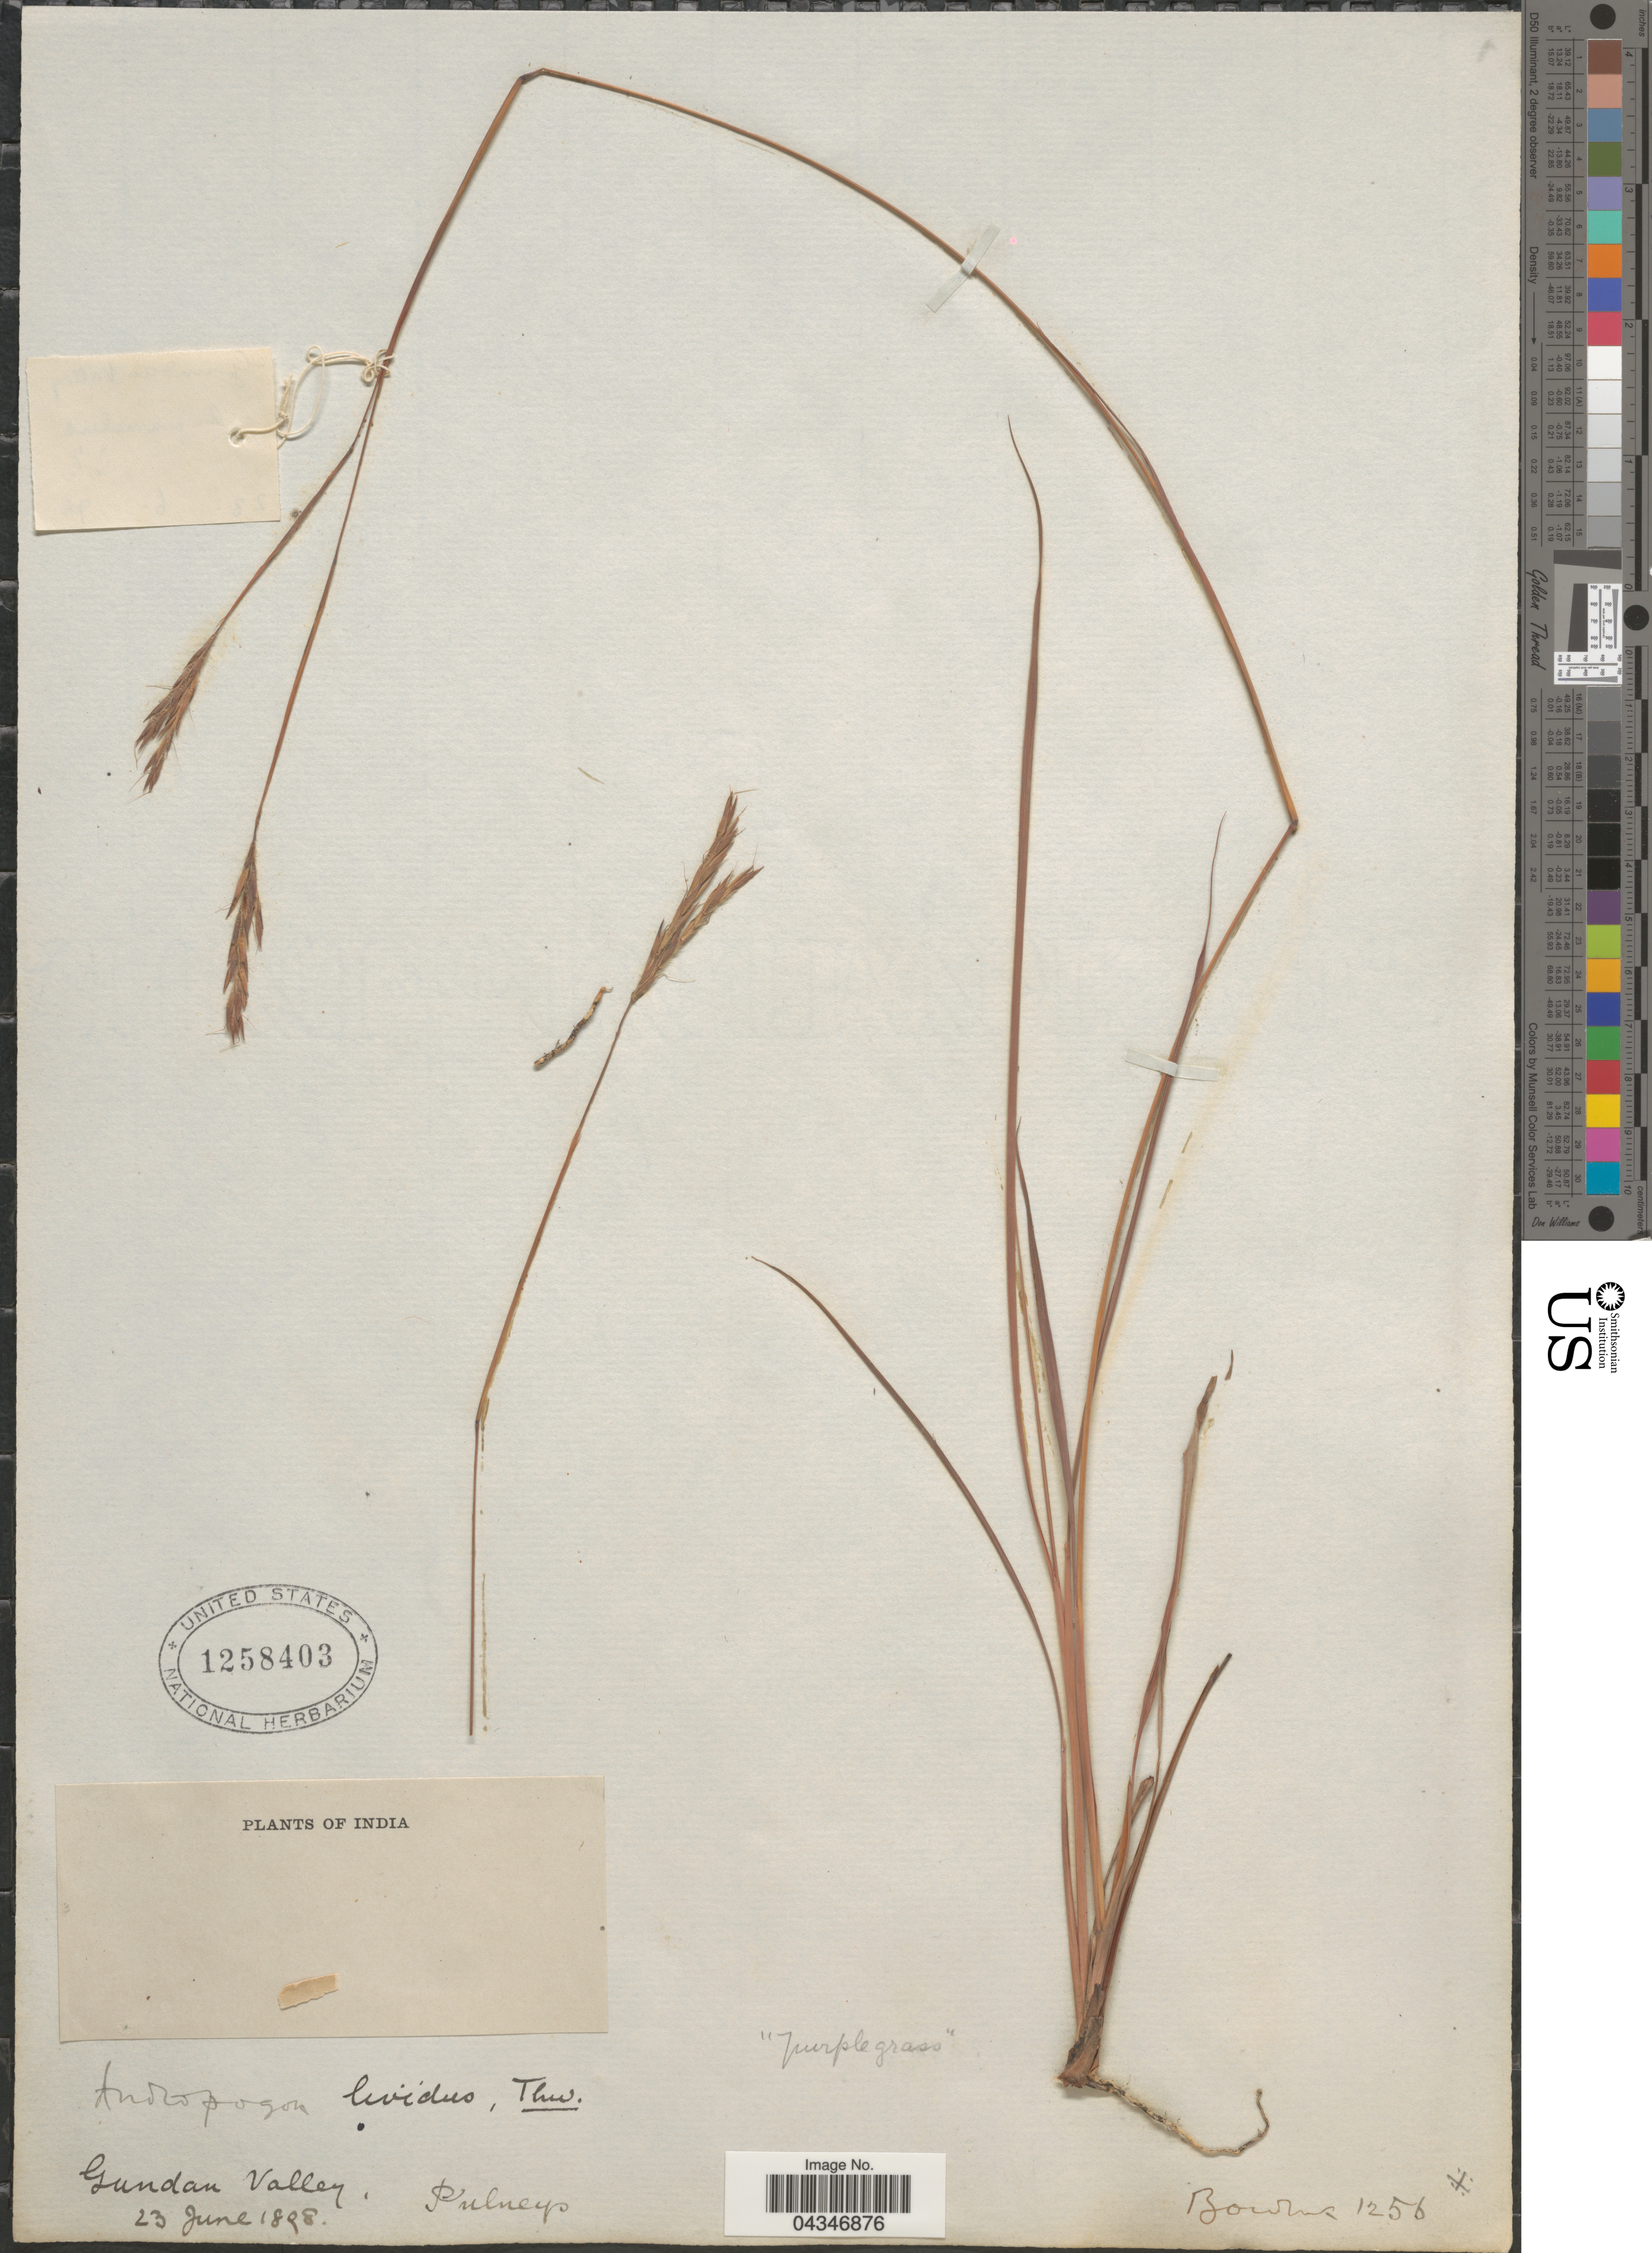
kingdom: Plantae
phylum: Tracheophyta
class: Liliopsida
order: Poales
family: Poaceae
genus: Andropogon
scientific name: Andropogon lividus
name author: Thwaites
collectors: -- Bourne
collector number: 1256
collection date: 1898-06-23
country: India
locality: Gundan Valley, Pulneys.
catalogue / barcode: US 1258403